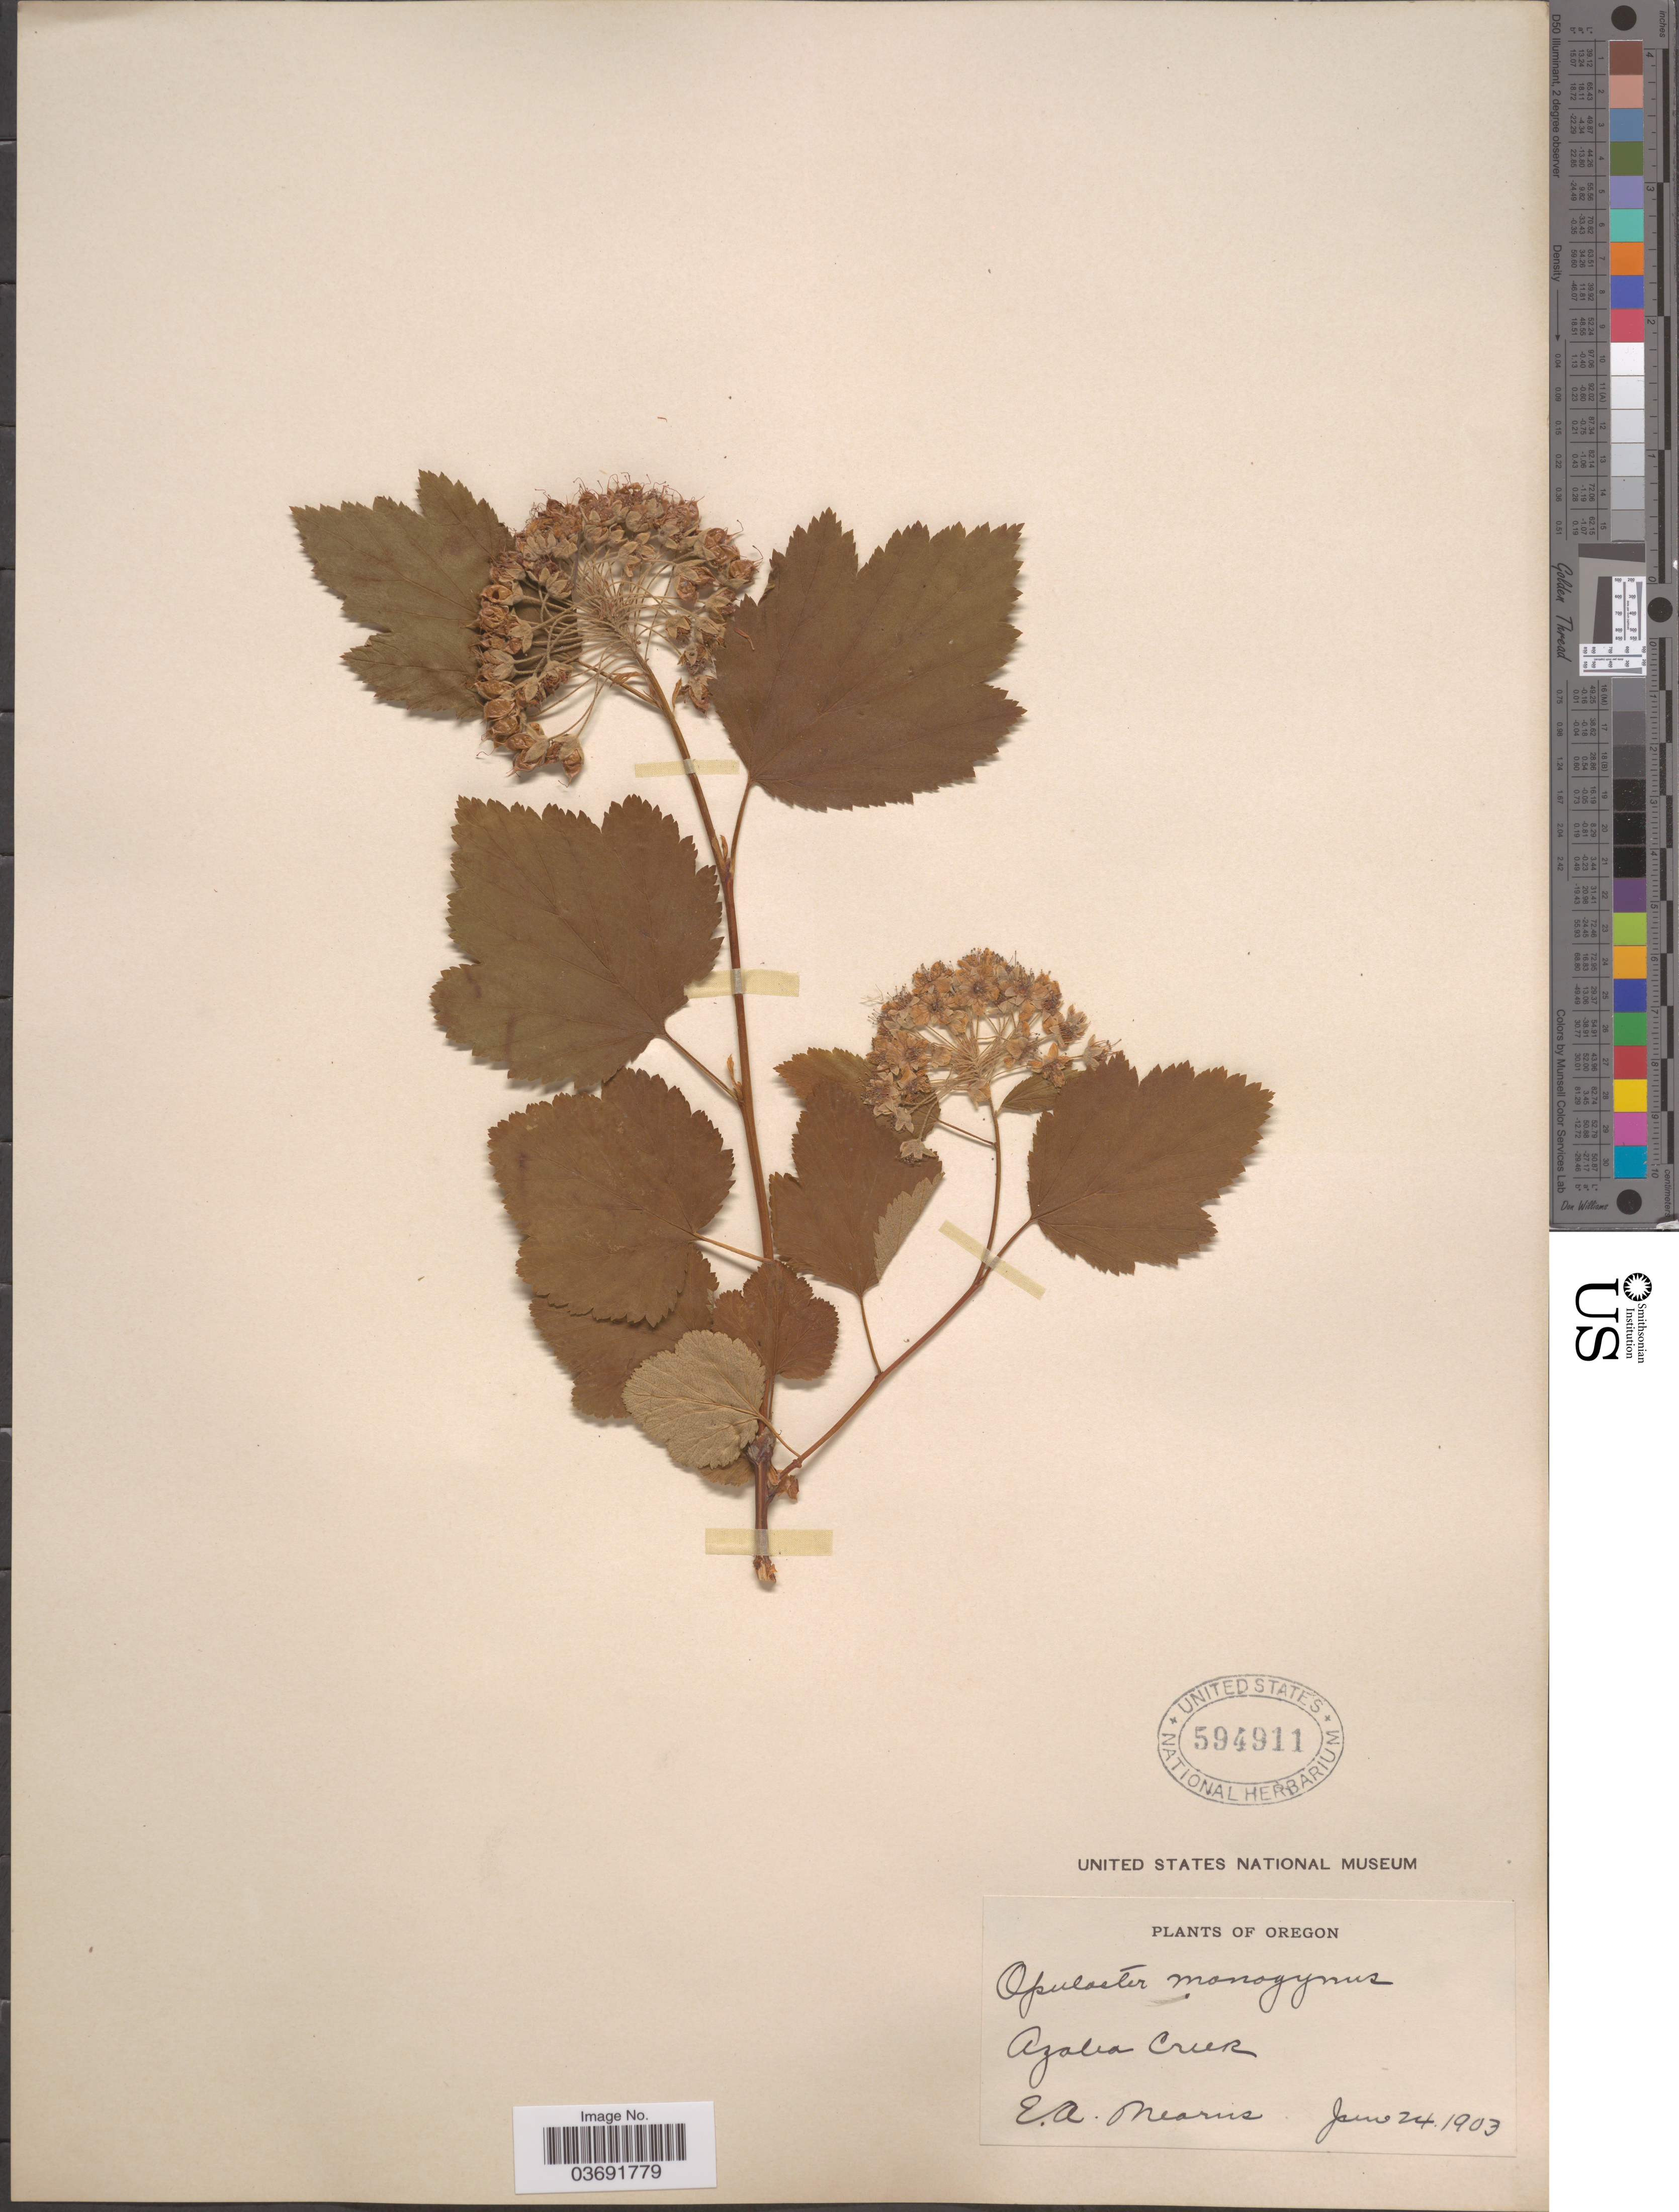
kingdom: Plantae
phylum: Tracheophyta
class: Magnoliopsida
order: Rosales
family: Rosaceae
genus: Physocarpus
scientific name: Physocarpus monogynus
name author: (Torr.) J.M. Coult.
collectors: E. A. Mearns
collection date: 1903-06-24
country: United States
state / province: Oregon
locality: Azalea Creek.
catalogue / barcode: US 594911